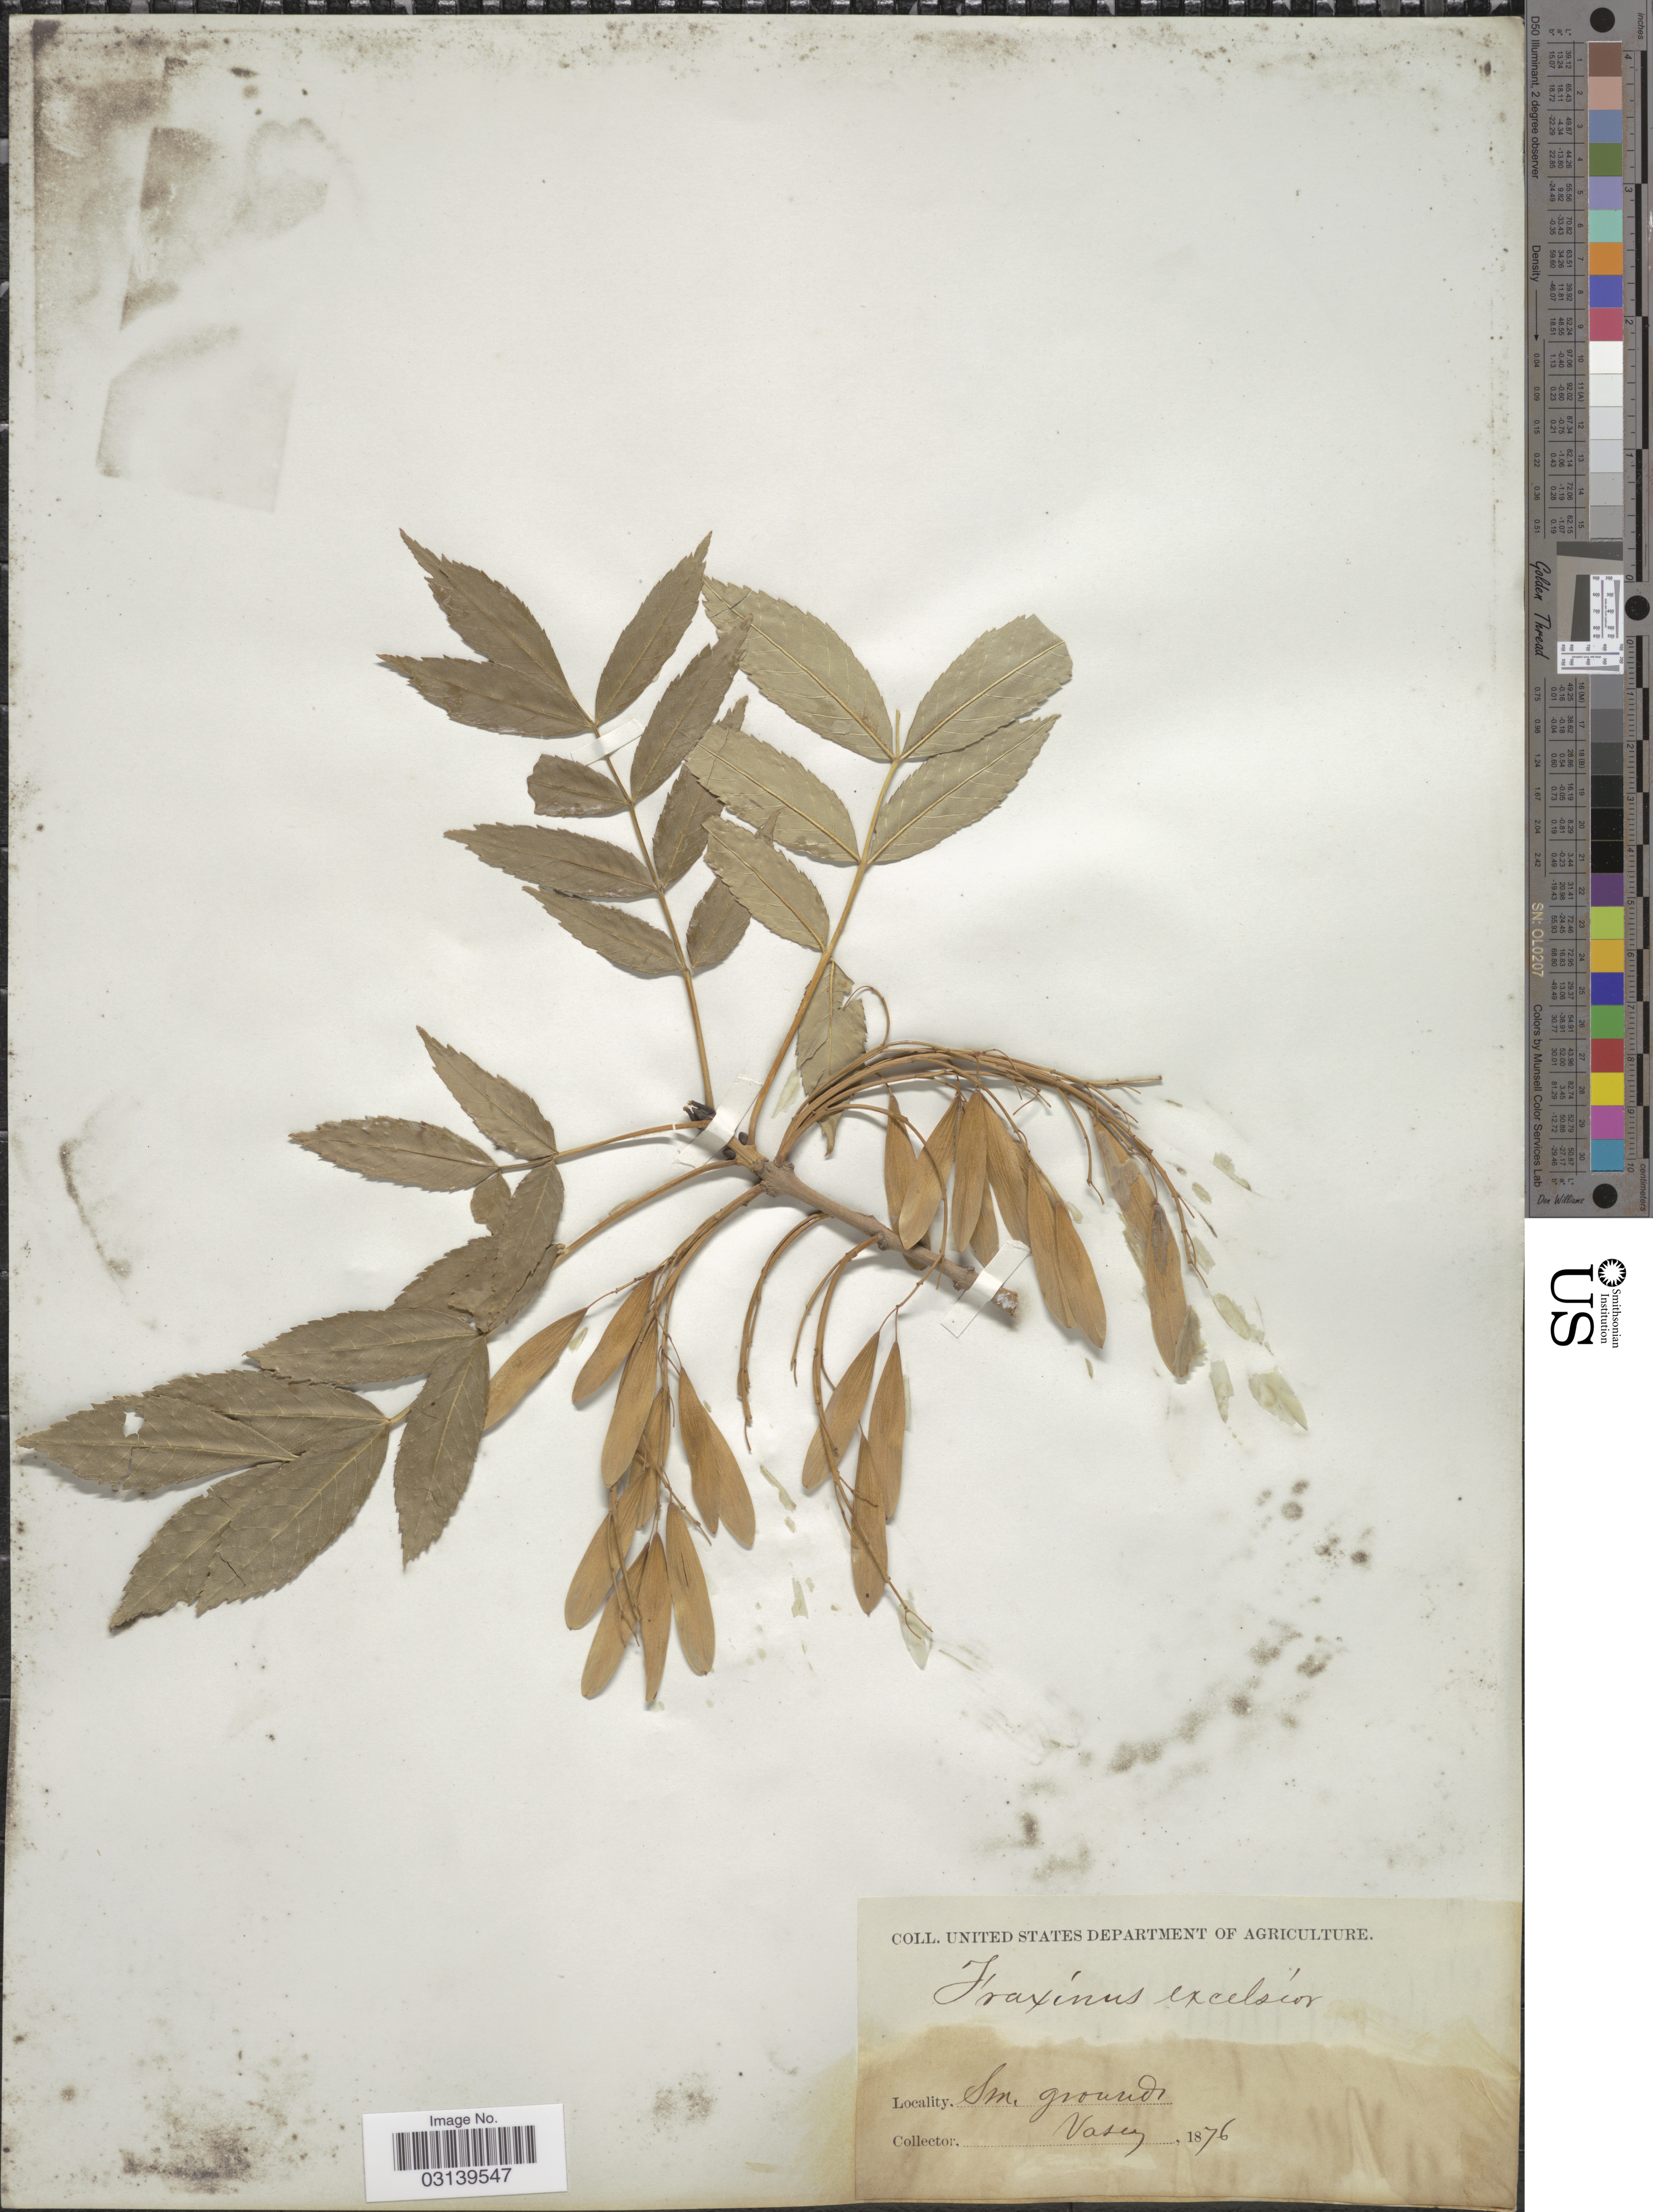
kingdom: Plantae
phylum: Tracheophyta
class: Magnoliopsida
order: Lamiales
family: Oleaceae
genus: Fraxinus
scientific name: Fraxinus excelsior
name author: L.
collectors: Vasey, --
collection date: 1876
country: United States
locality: Sm. grounds.